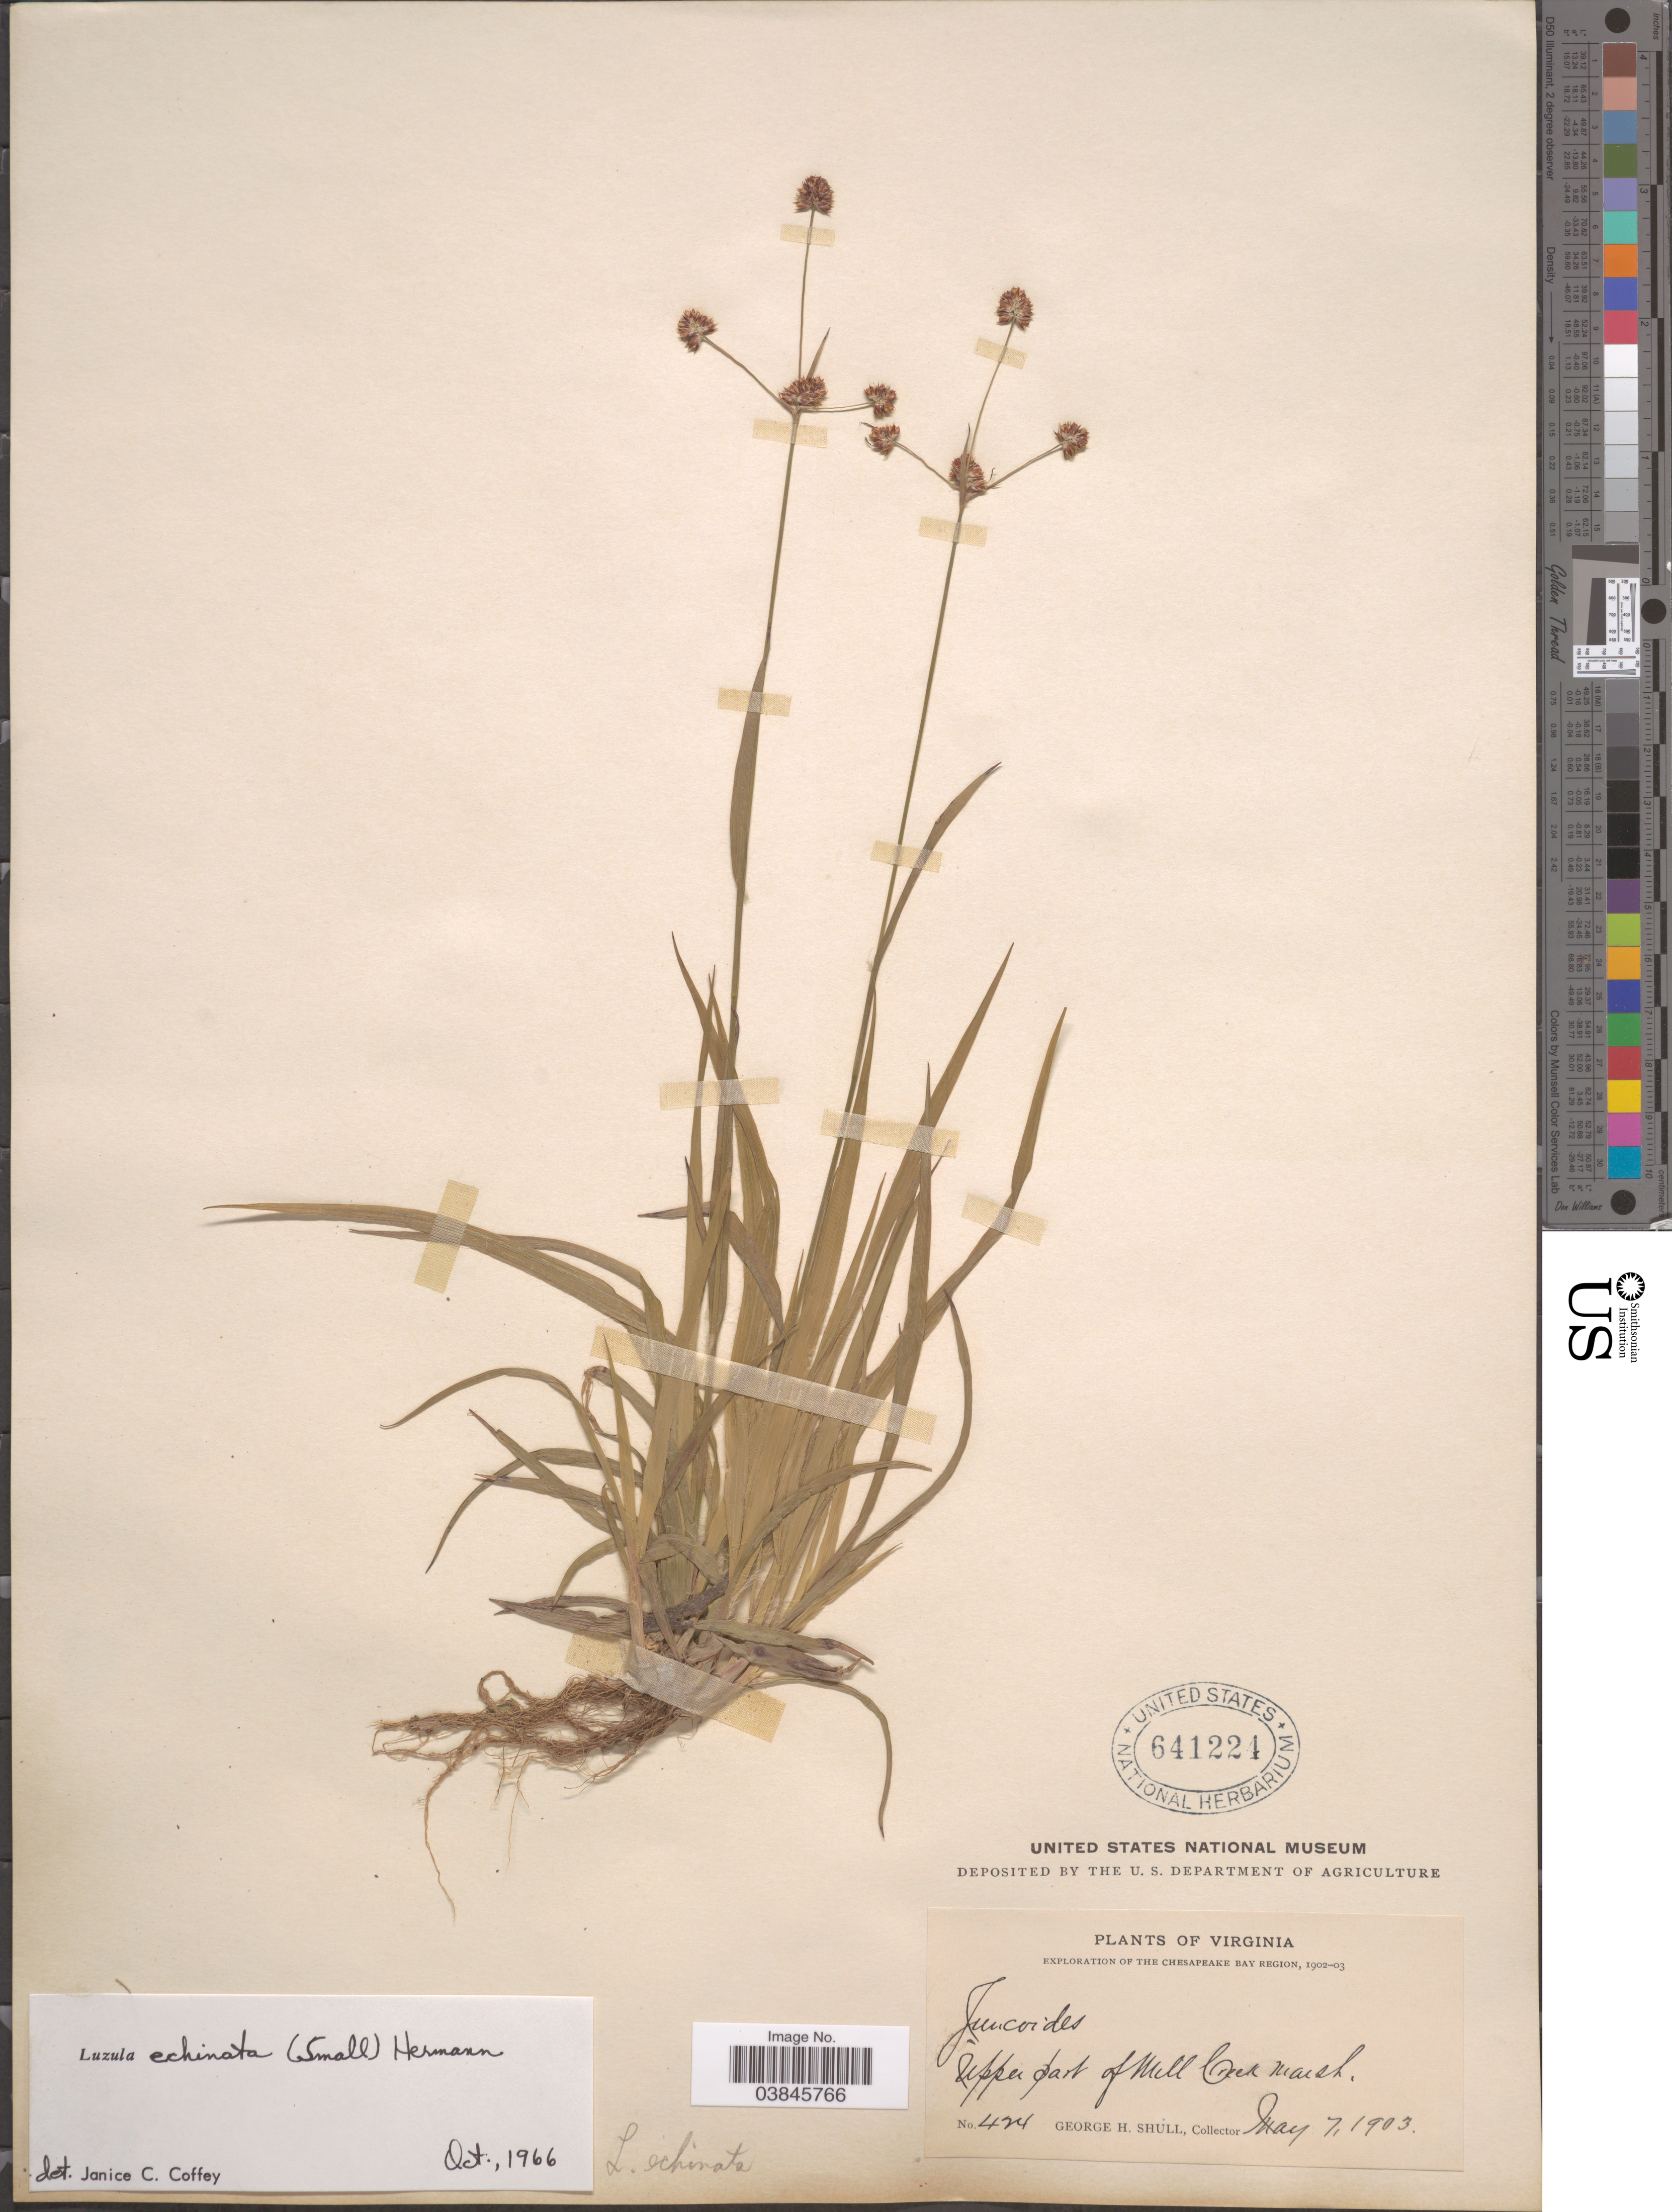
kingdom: Plantae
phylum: Tracheophyta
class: Liliopsida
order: Poales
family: Juncaceae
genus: Luzula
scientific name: Luzula echinata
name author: (Small) F.J. Herm.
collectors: G. H. Shull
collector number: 424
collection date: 1903-05-07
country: United States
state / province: Virginia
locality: The Chesapeake Bay Region. Upper part of Mill Creek marsh.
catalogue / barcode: US 641224